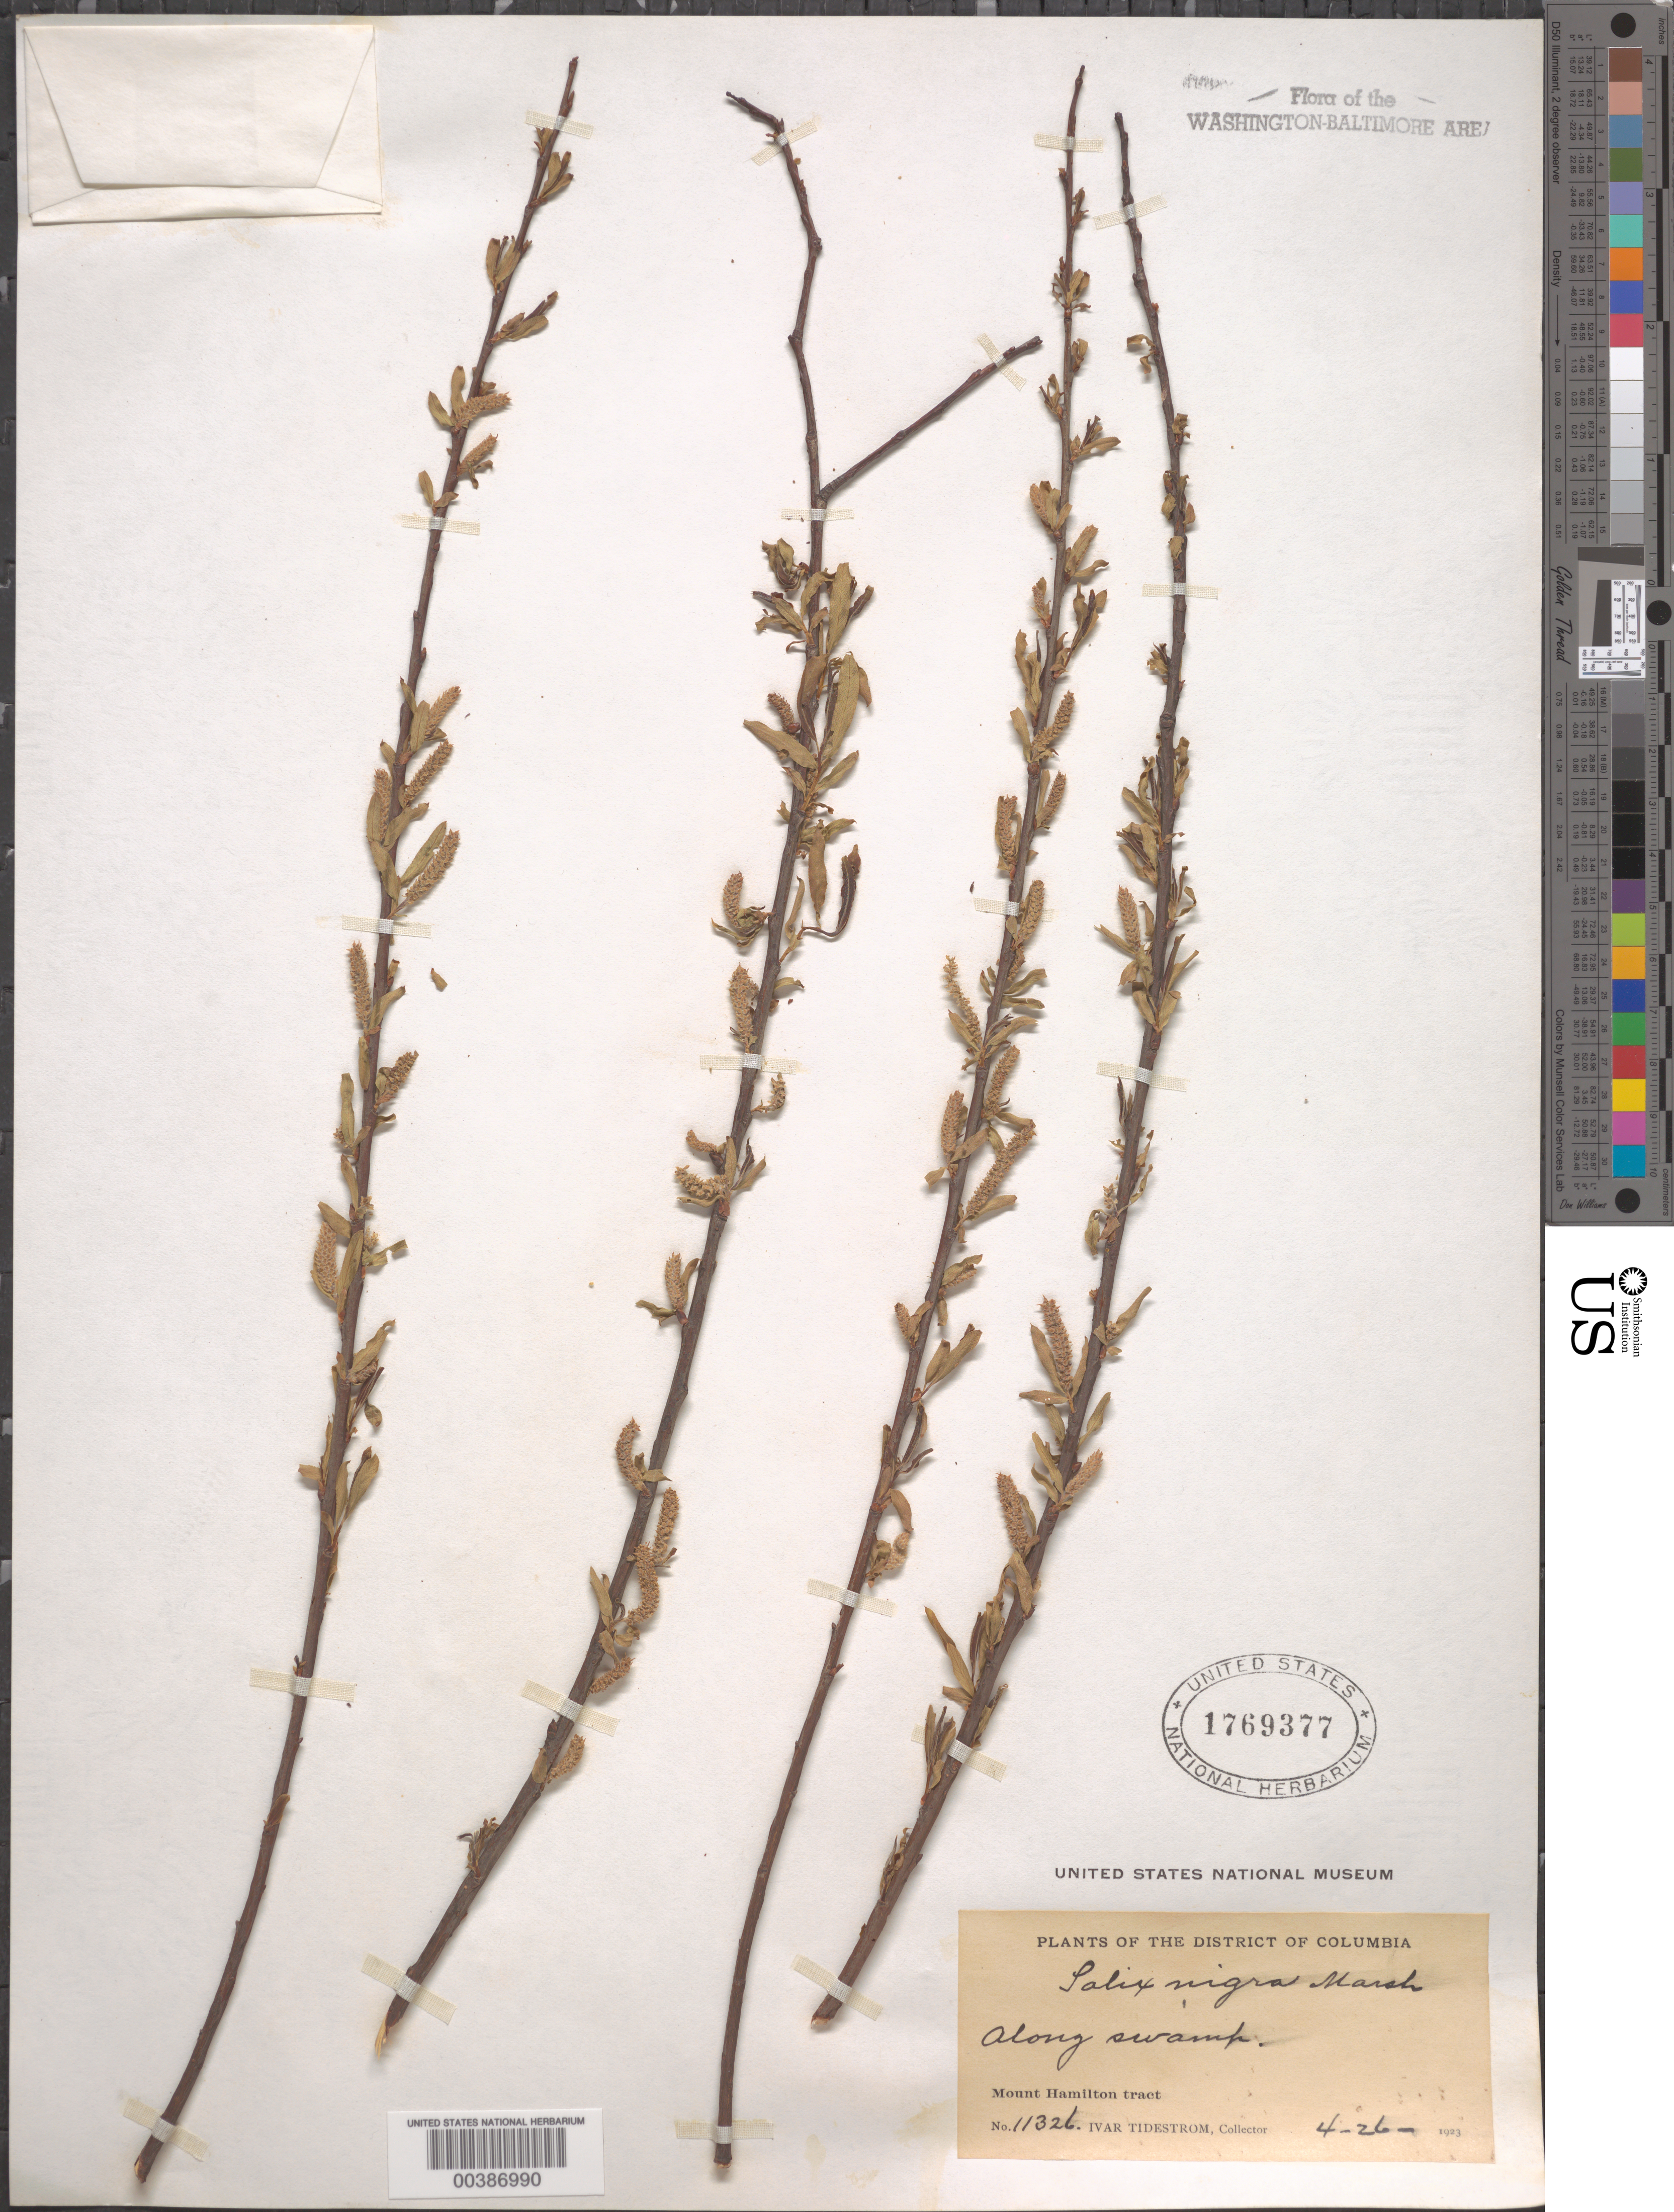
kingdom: Plantae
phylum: Tracheophyta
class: Magnoliopsida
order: Malpighiales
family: Salicaceae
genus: Salix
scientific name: Salix nigra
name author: Marshall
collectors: I. F. Tidestrom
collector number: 11326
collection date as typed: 26 Apr 1923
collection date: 1923-04-26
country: United States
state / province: District of Columbia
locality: Mount Hamilton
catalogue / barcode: US 1769377